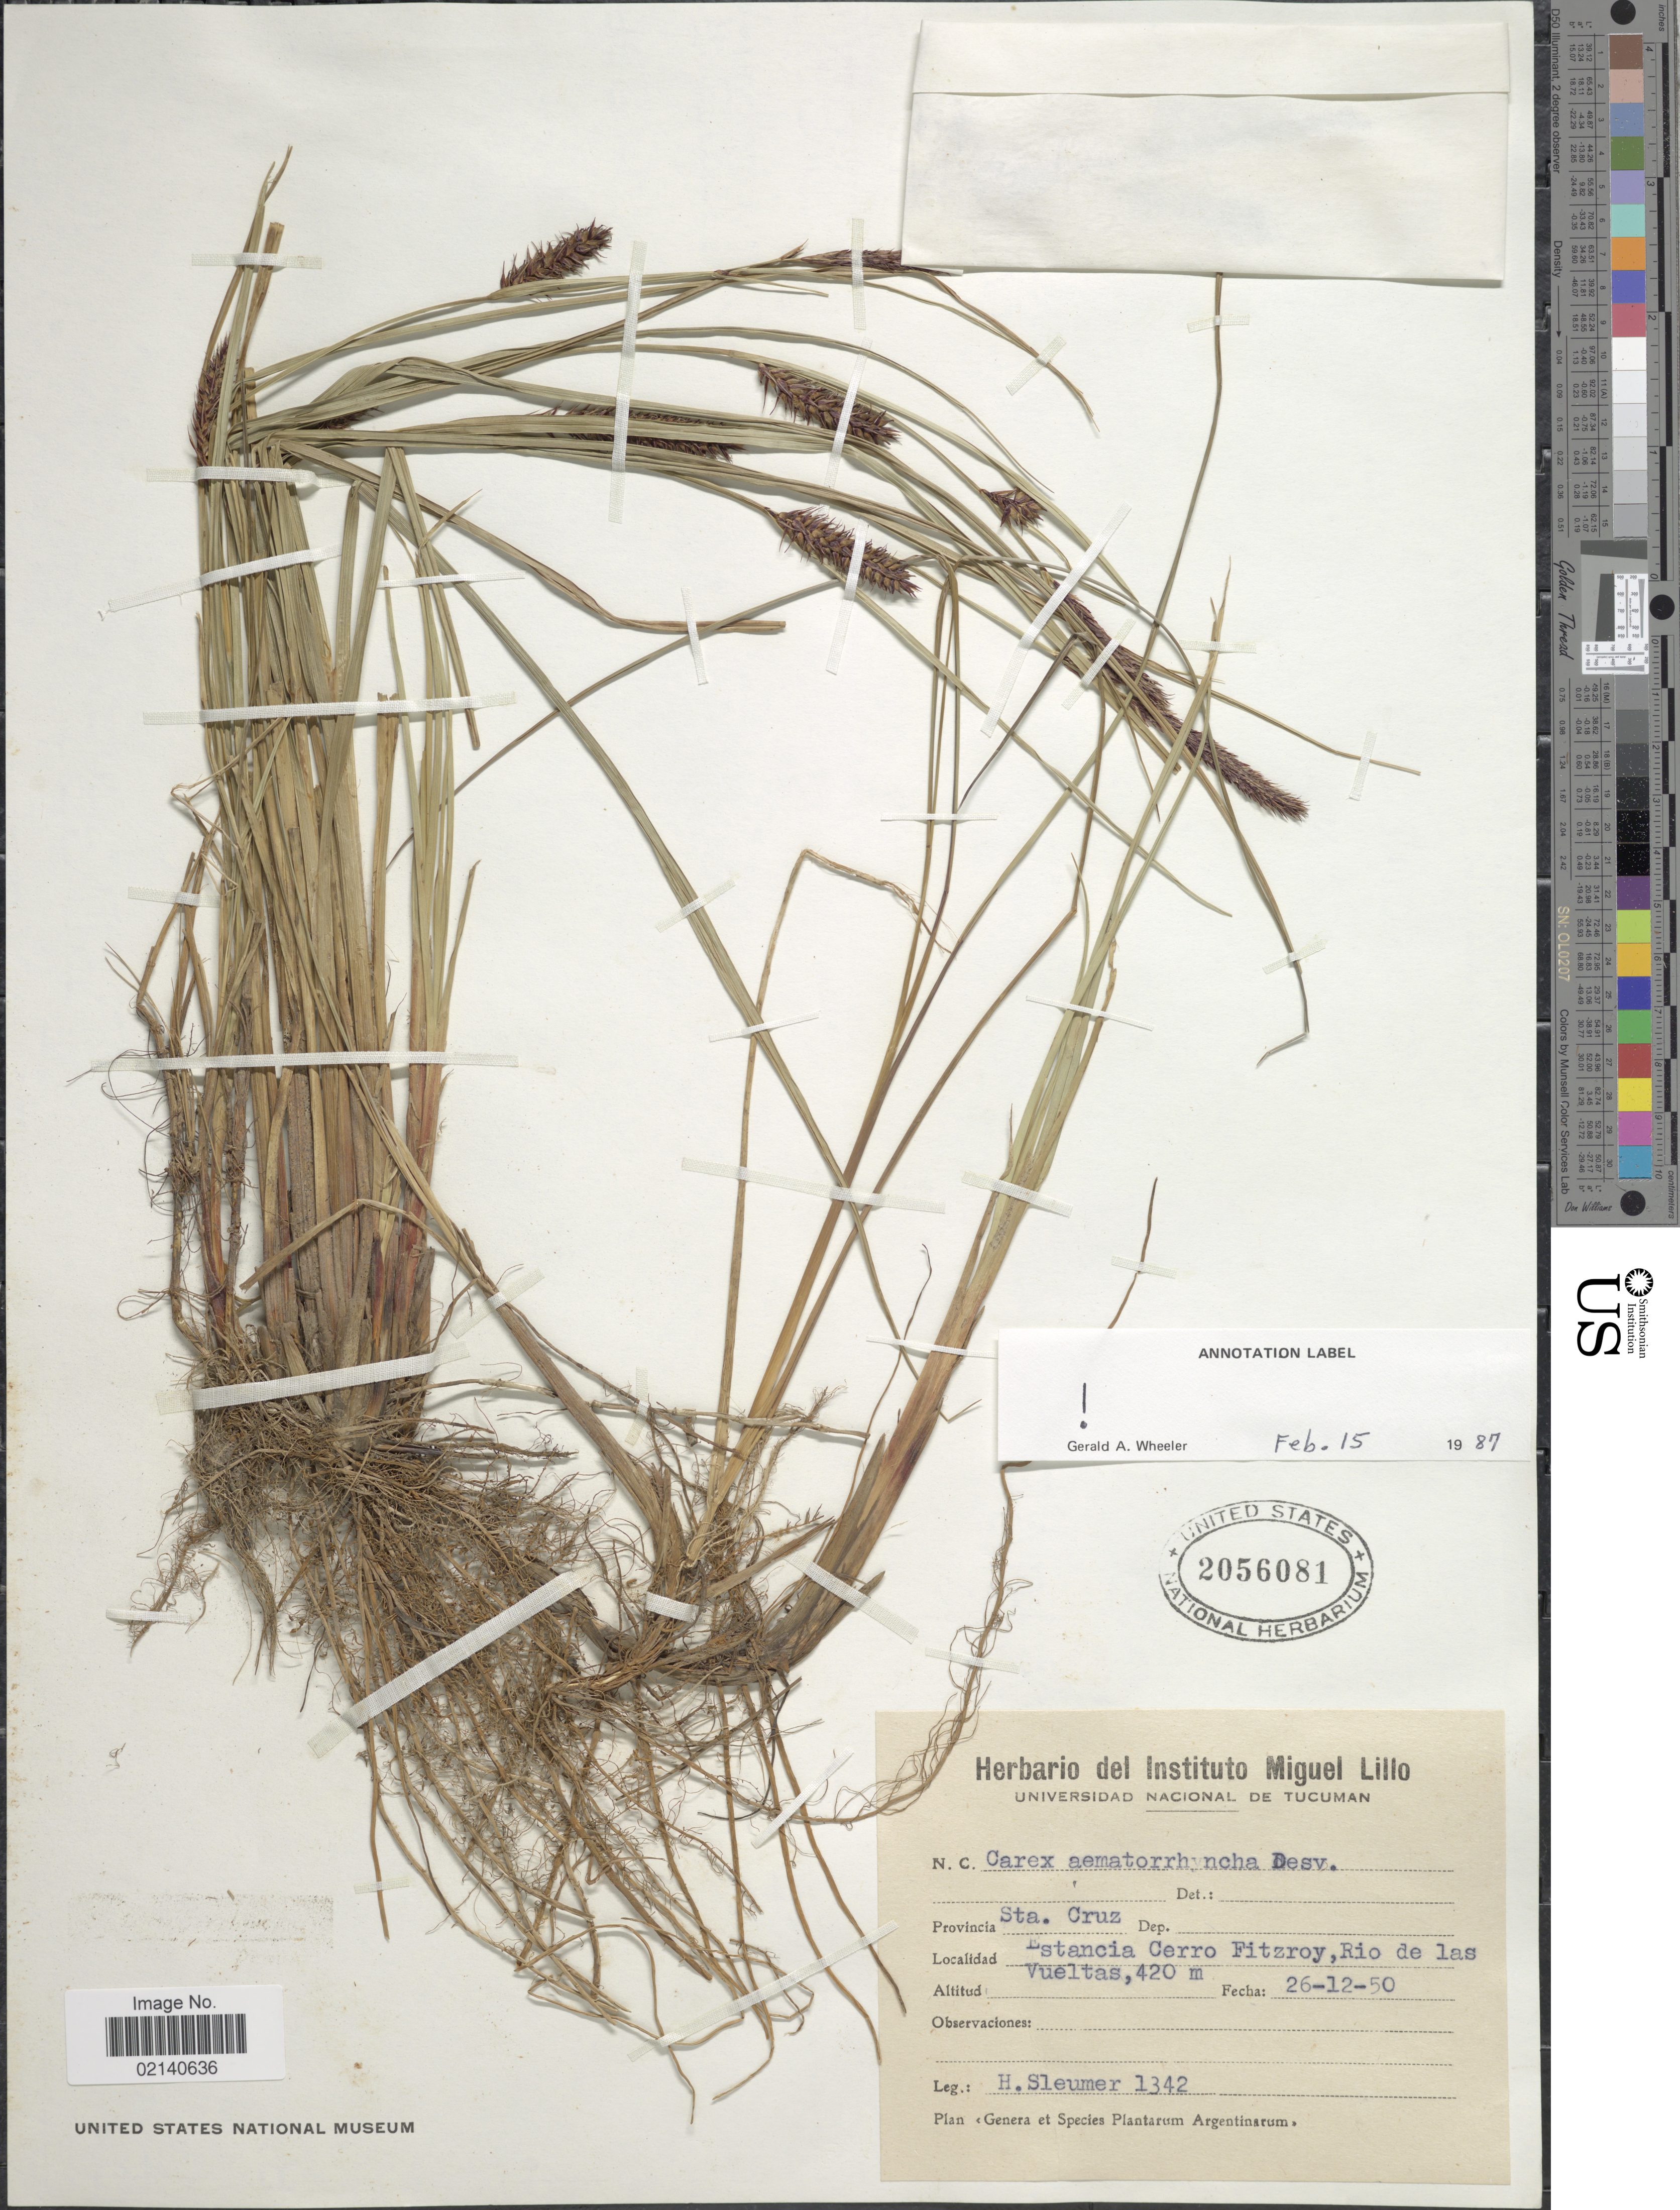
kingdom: Plantae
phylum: Tracheophyta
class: Liliopsida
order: Poales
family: Cyperaceae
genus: Carex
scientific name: Carex aematorrhyncha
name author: Desv.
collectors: H. O. Sleumer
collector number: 1342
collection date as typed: Transcribed d/m/y: 26/12/50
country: Argentina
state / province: Santa Cruz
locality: Provencia Sta. Cruz. Estancia Cerro Fitzroy, Rio de las Vueltas. Argentinarum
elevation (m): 420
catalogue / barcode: US 2056081